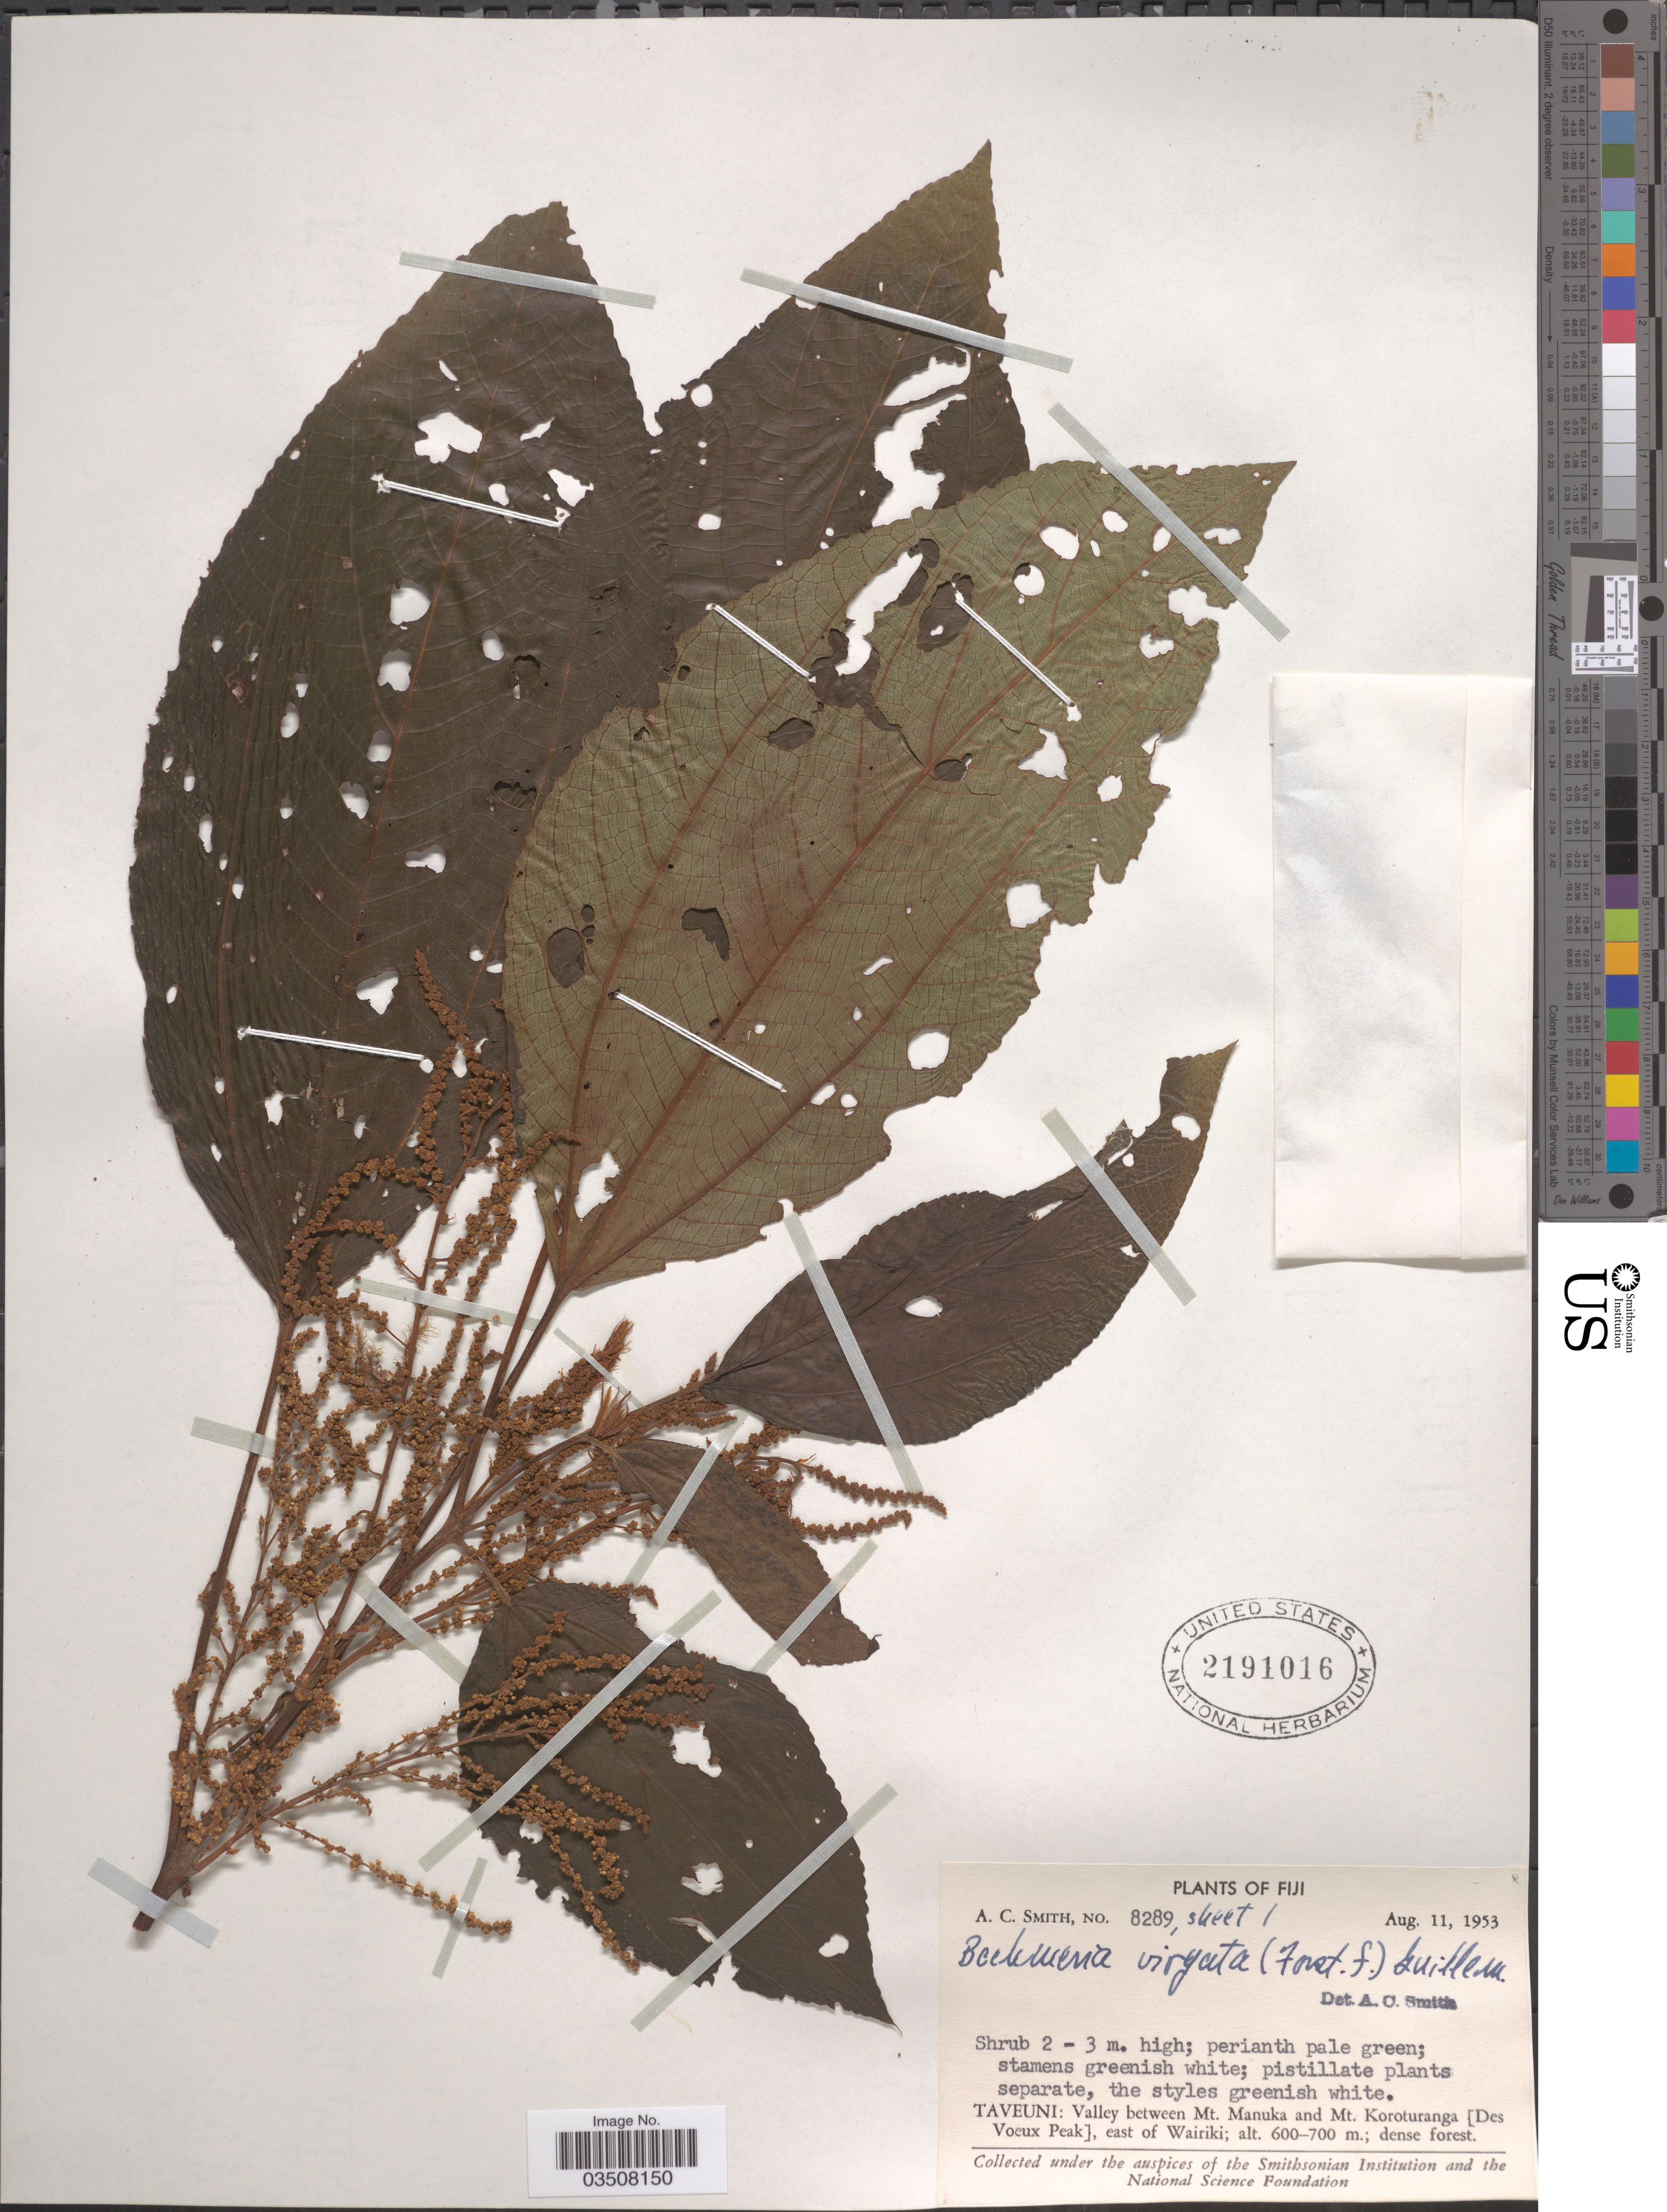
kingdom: Plantae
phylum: Tracheophyta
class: Magnoliopsida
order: Rosales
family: Urticaceae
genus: Boehmeria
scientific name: Boehmeria virgata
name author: (G. Forst.) Guill.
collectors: A. C. Smith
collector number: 8289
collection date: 1953-08-11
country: Fiji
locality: Taveuni: Valley between Mt. Manuka and Mt. Koroturanga [Des Voeux Peak], east of Wairiki.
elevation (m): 600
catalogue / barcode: US 2191016